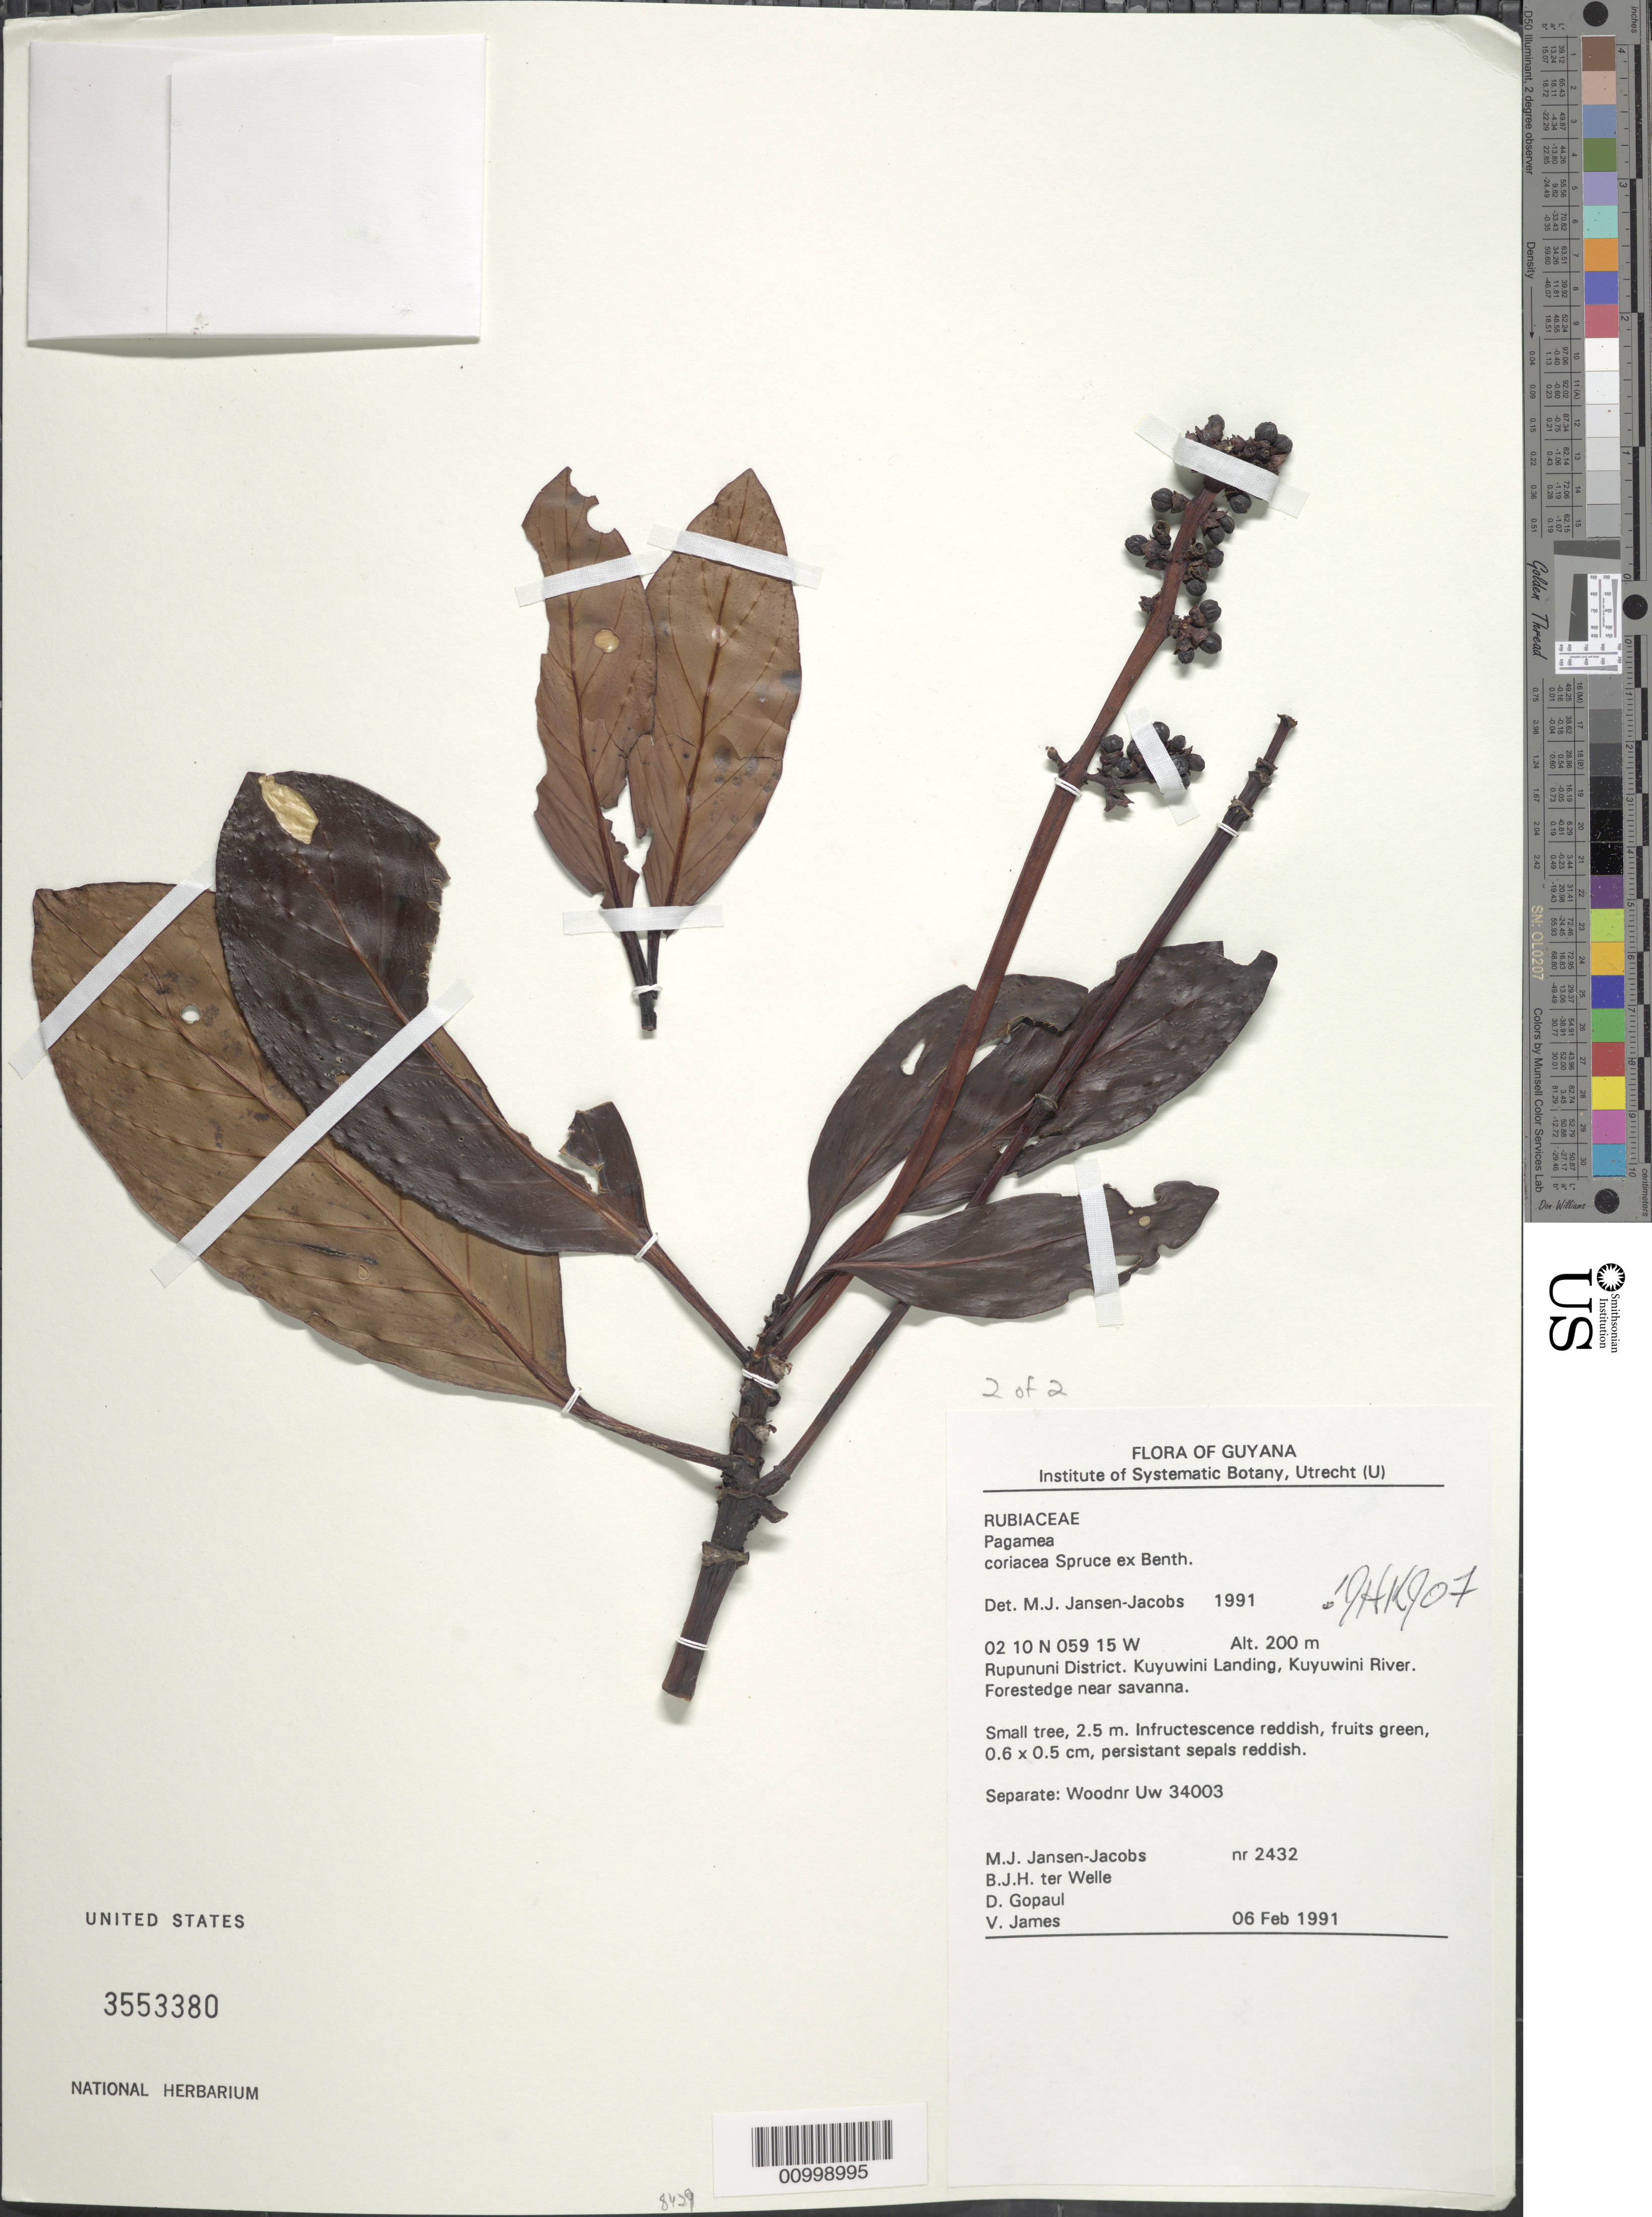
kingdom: Plantae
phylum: Tracheophyta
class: Magnoliopsida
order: Gentianales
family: Rubiaceae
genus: Pagamea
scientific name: Pagamea coriacea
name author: Spruce ex Benth.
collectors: M. J. Jansen-Jacobs, B. ter Welle, D. Gopaul & V. James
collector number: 2432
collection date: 1991-02-06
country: Guyana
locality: Rupununi District, Kuyuwini Landing, Kuyuwini River, Forestedge near savanna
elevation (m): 200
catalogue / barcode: US 3553380